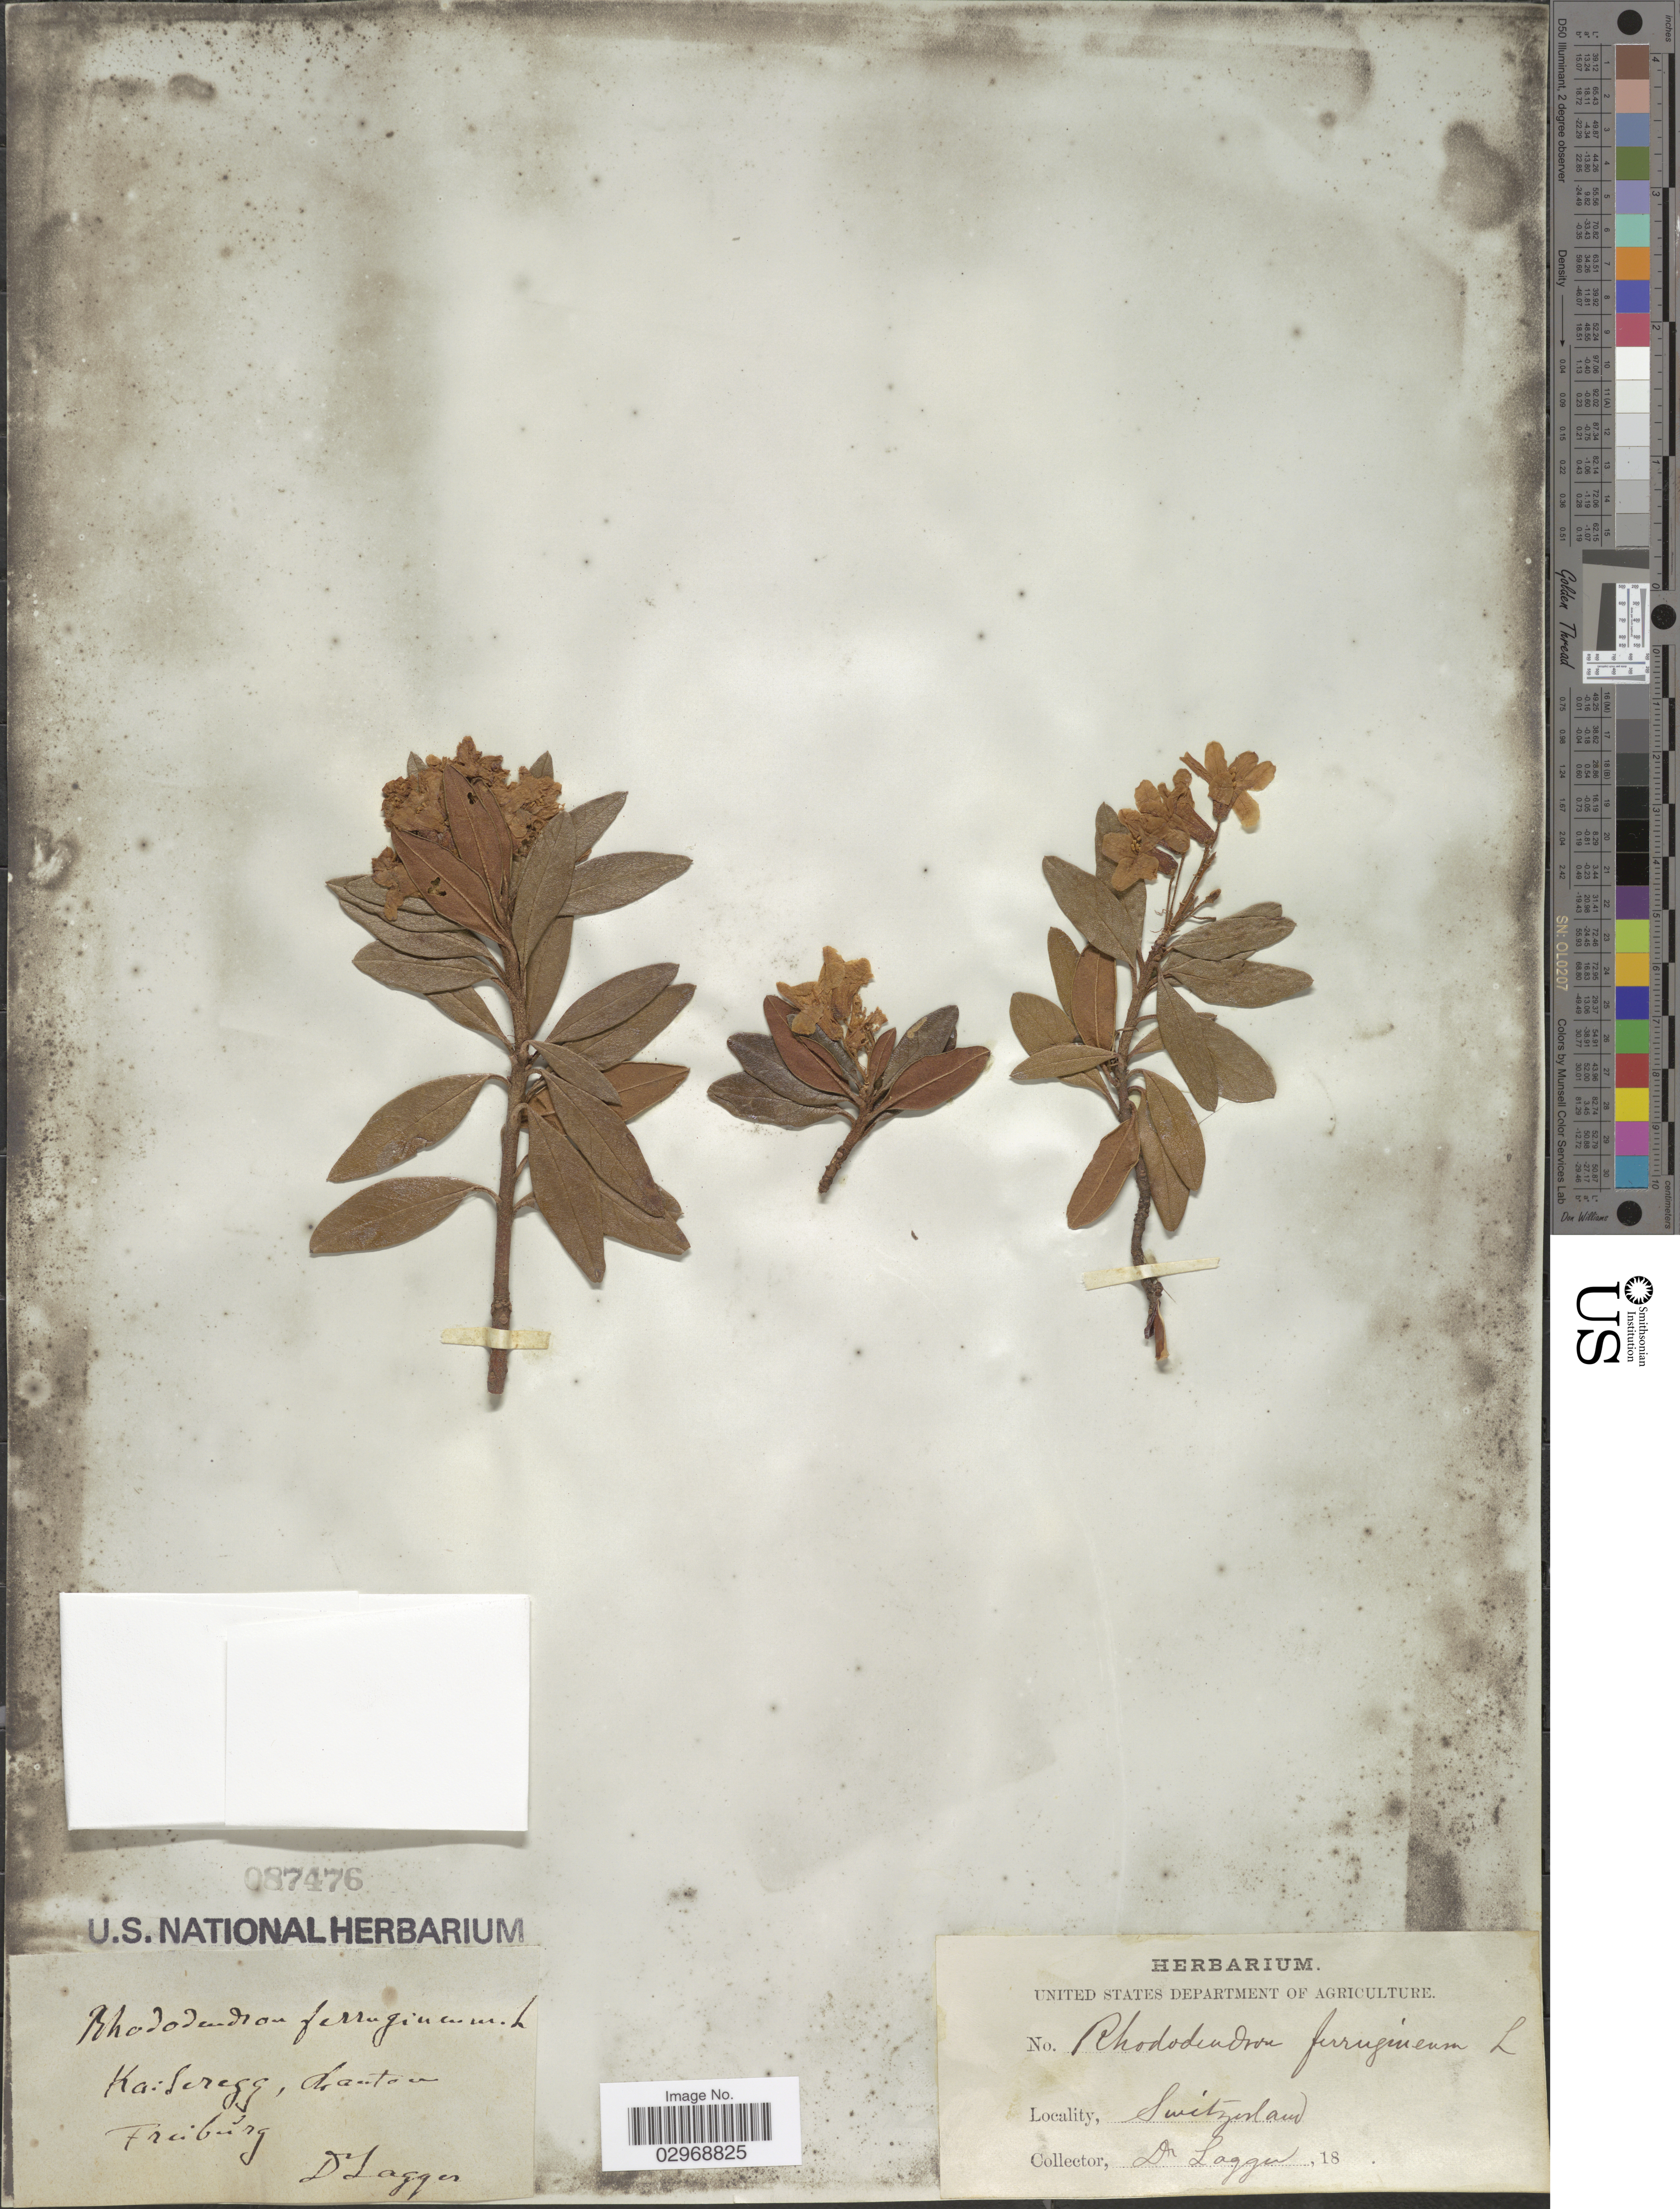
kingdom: Plantae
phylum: Tracheophyta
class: Magnoliopsida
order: Ericales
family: Ericaceae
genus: Rhododendron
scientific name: Rhododendron ferrugineum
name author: L.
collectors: F. J. Lagger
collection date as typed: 18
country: Switzerland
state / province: Fribourg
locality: Kaiseregg, Canton Friburg.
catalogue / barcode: US 87476